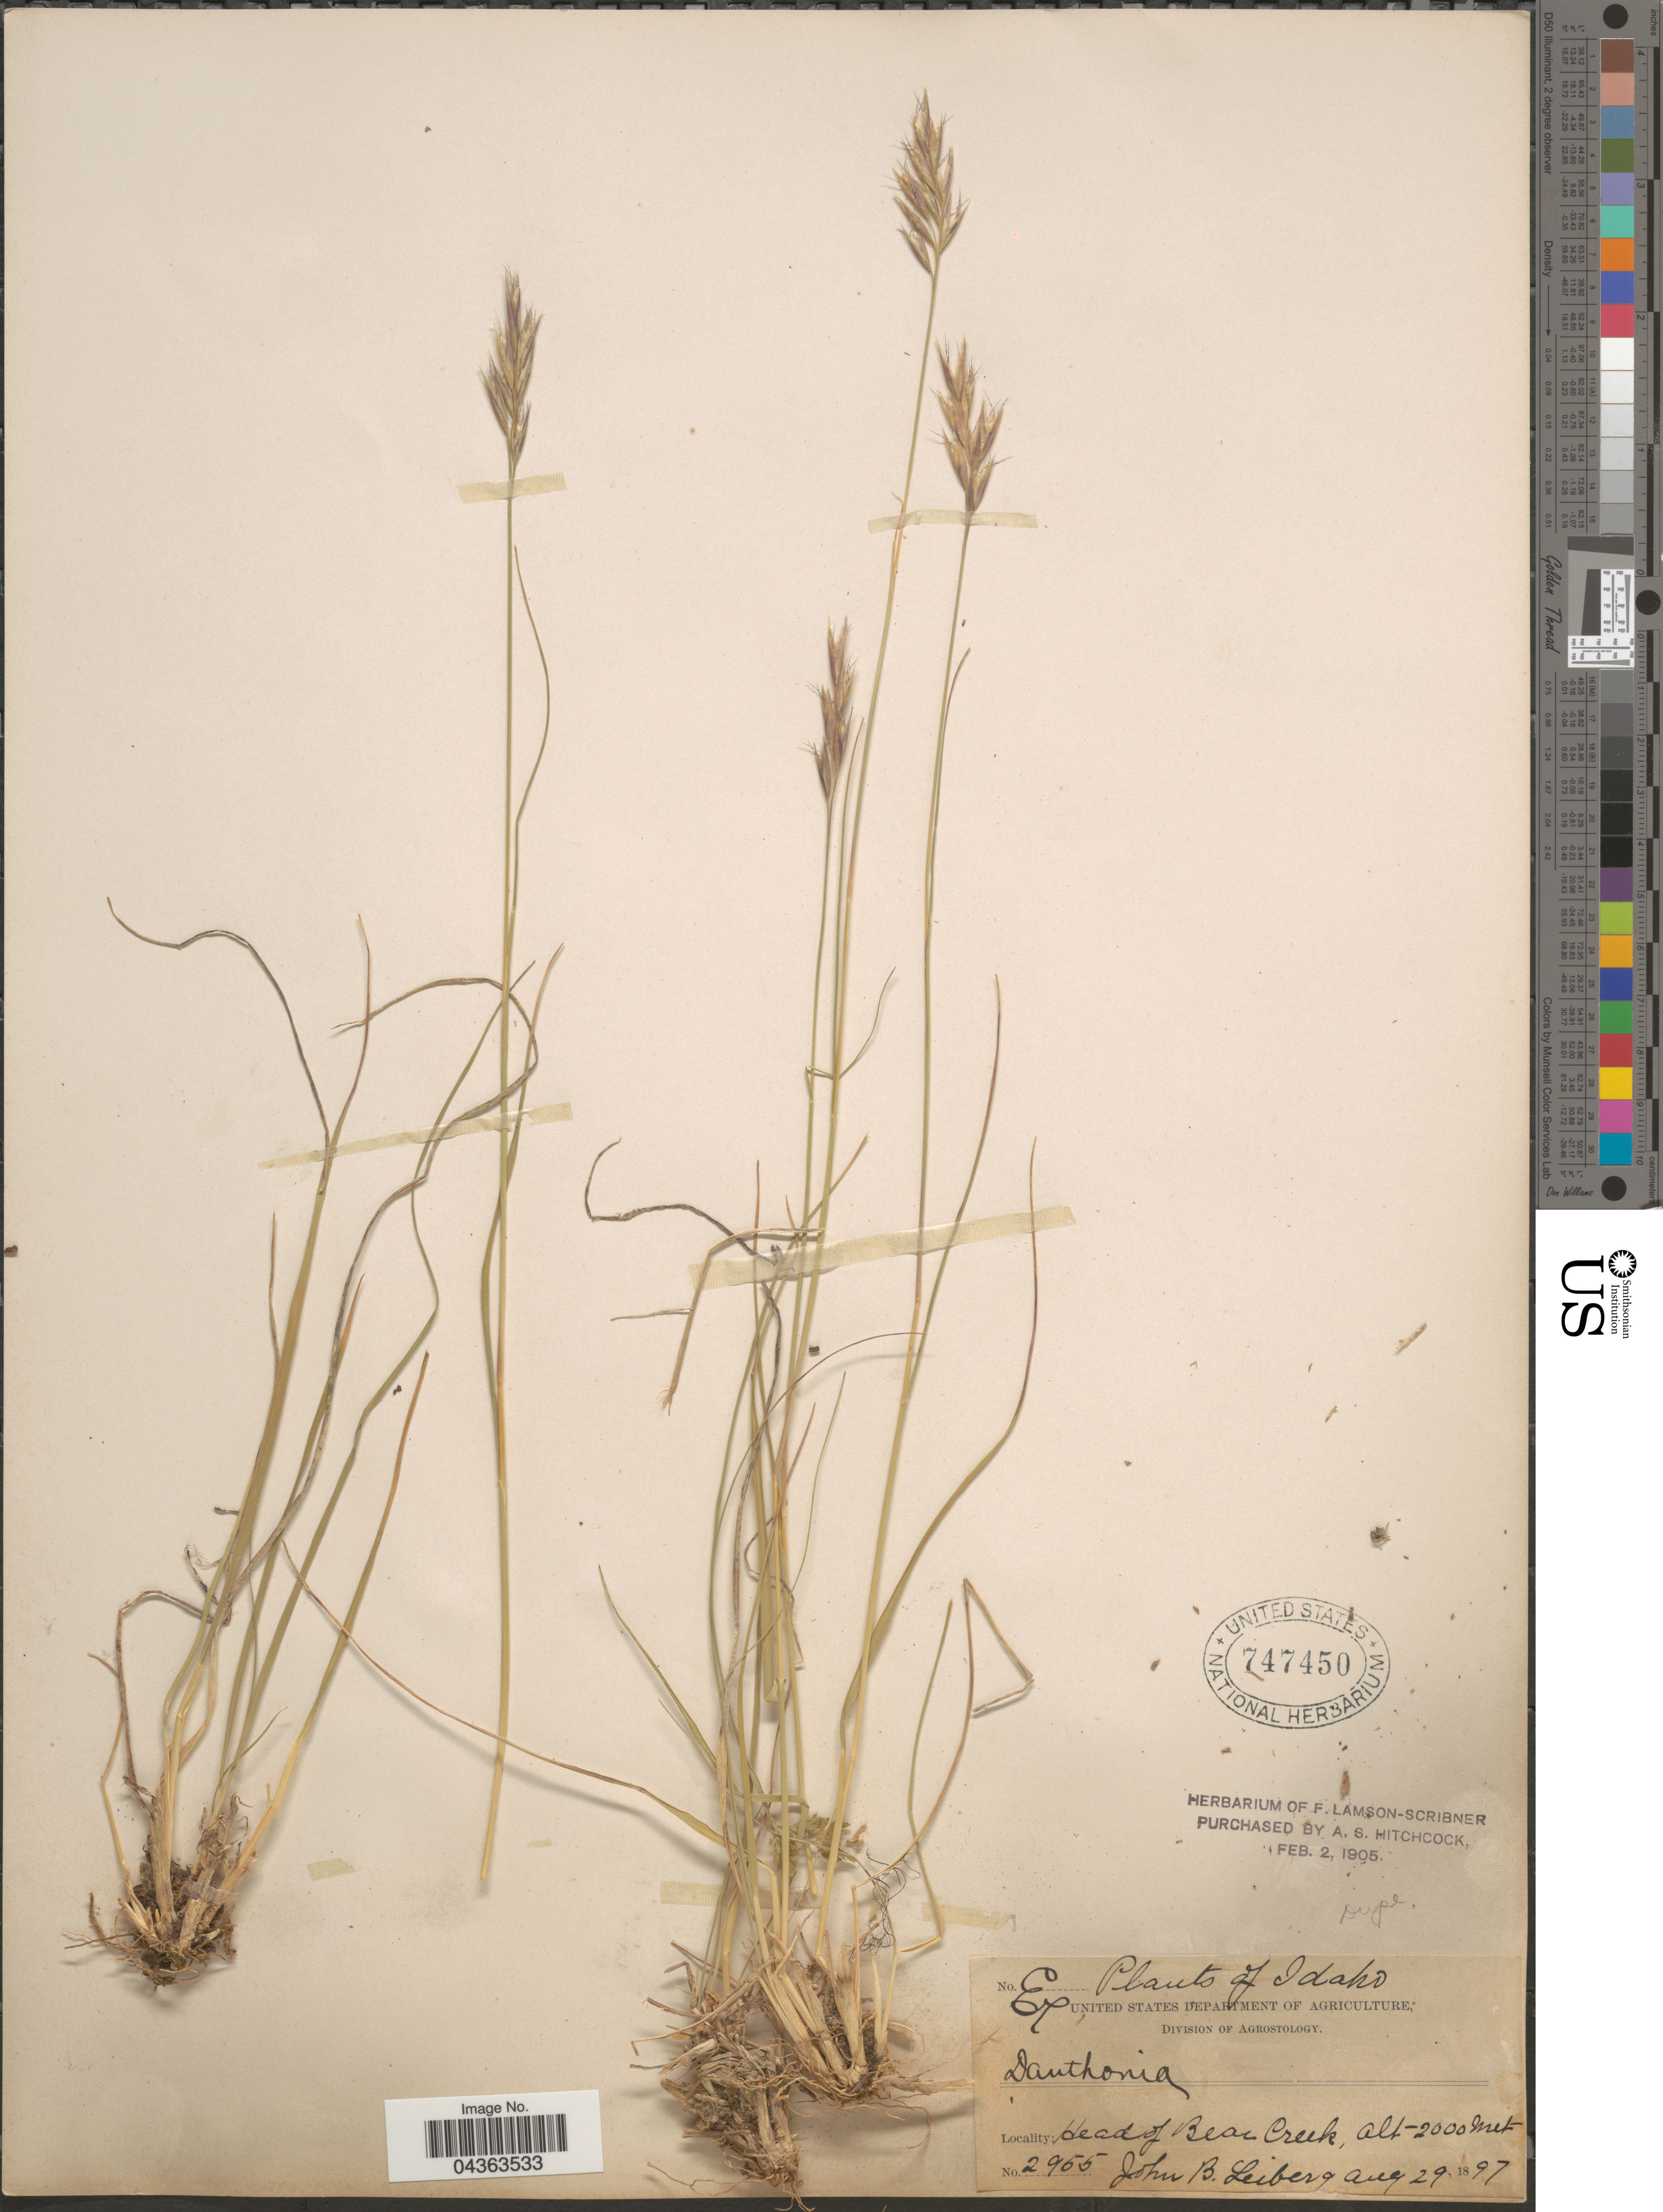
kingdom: Plantae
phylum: Tracheophyta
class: Liliopsida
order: Poales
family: Poaceae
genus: Danthonia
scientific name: Danthonia intermedia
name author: Vasey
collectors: J. B. Leiberg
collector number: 2955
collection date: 1897-08-29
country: United States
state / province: Idaho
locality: Head of Bear Creek.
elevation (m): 2000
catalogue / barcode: US 747450